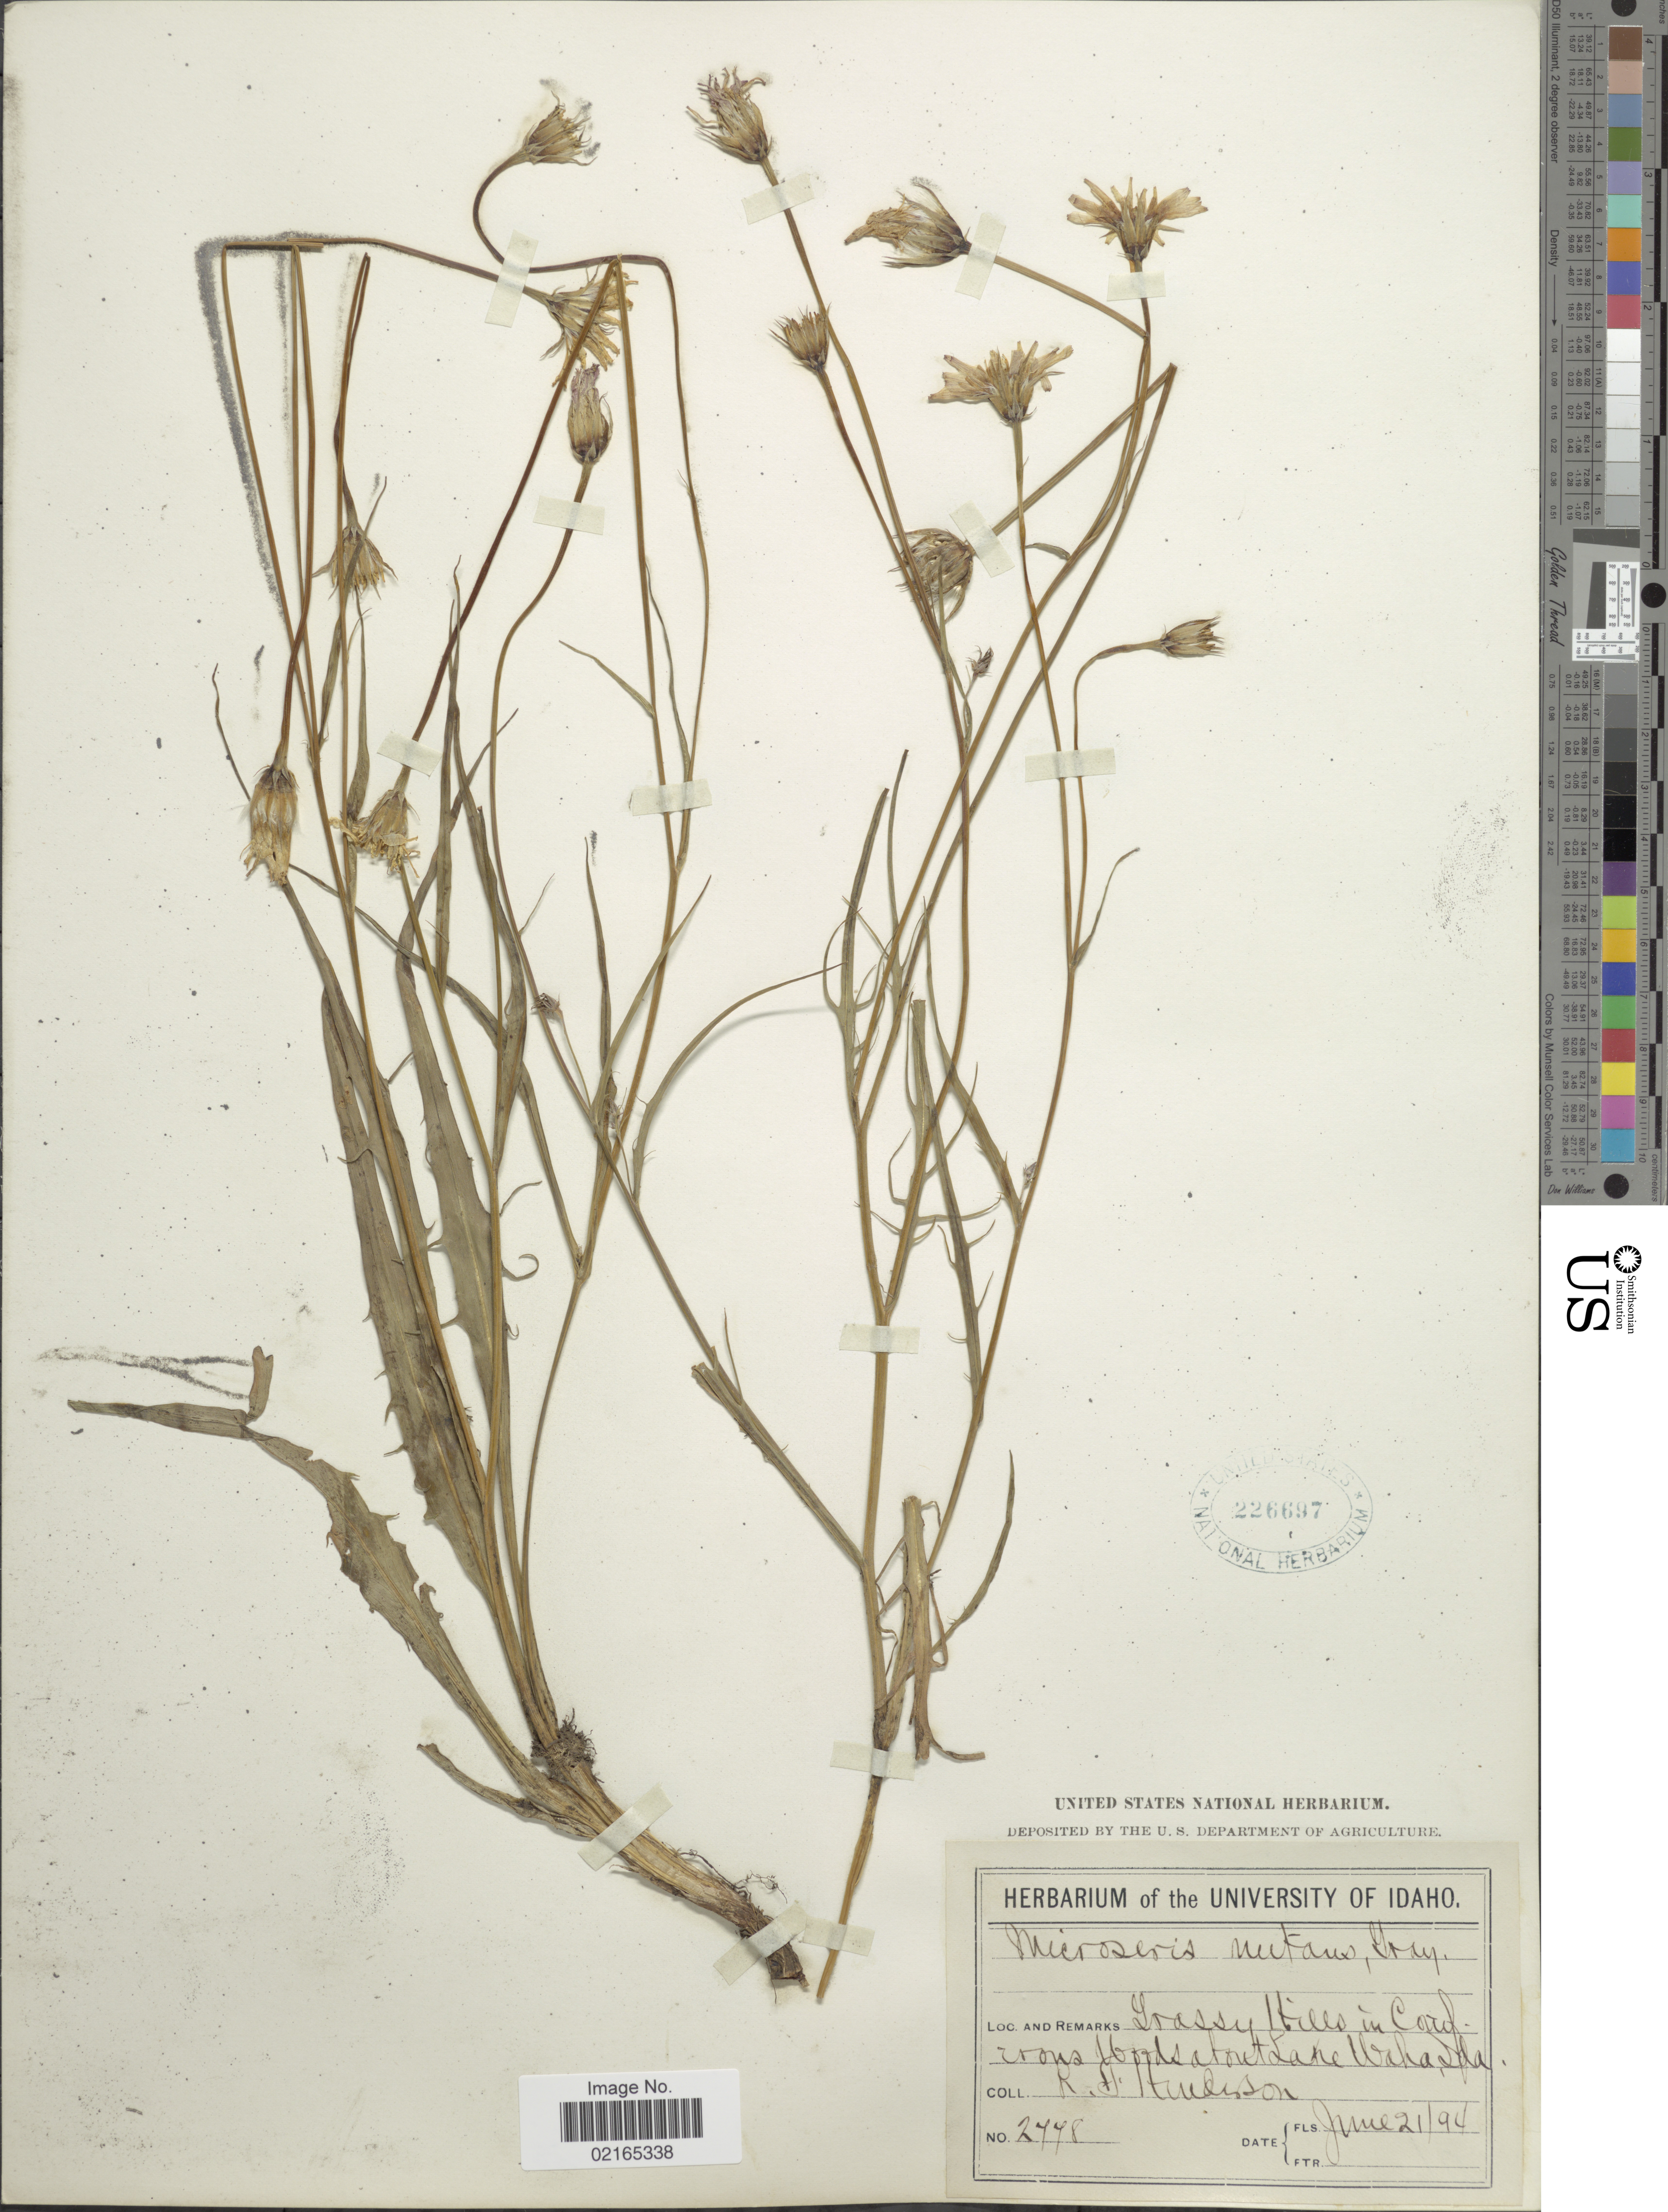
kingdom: Plantae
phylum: Tracheophyta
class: Magnoliopsida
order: Asterales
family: Asteraceae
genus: Microseris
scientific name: Microseris nutans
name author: (Hook.) Sch. Bip.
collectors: L. F. Hudson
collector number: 2778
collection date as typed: Transcribed d/m/y: 21/6/94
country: United States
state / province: Idaho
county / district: Nez Perce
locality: Grassy Hills in coniferous woods about Lake Waha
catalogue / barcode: US 226697